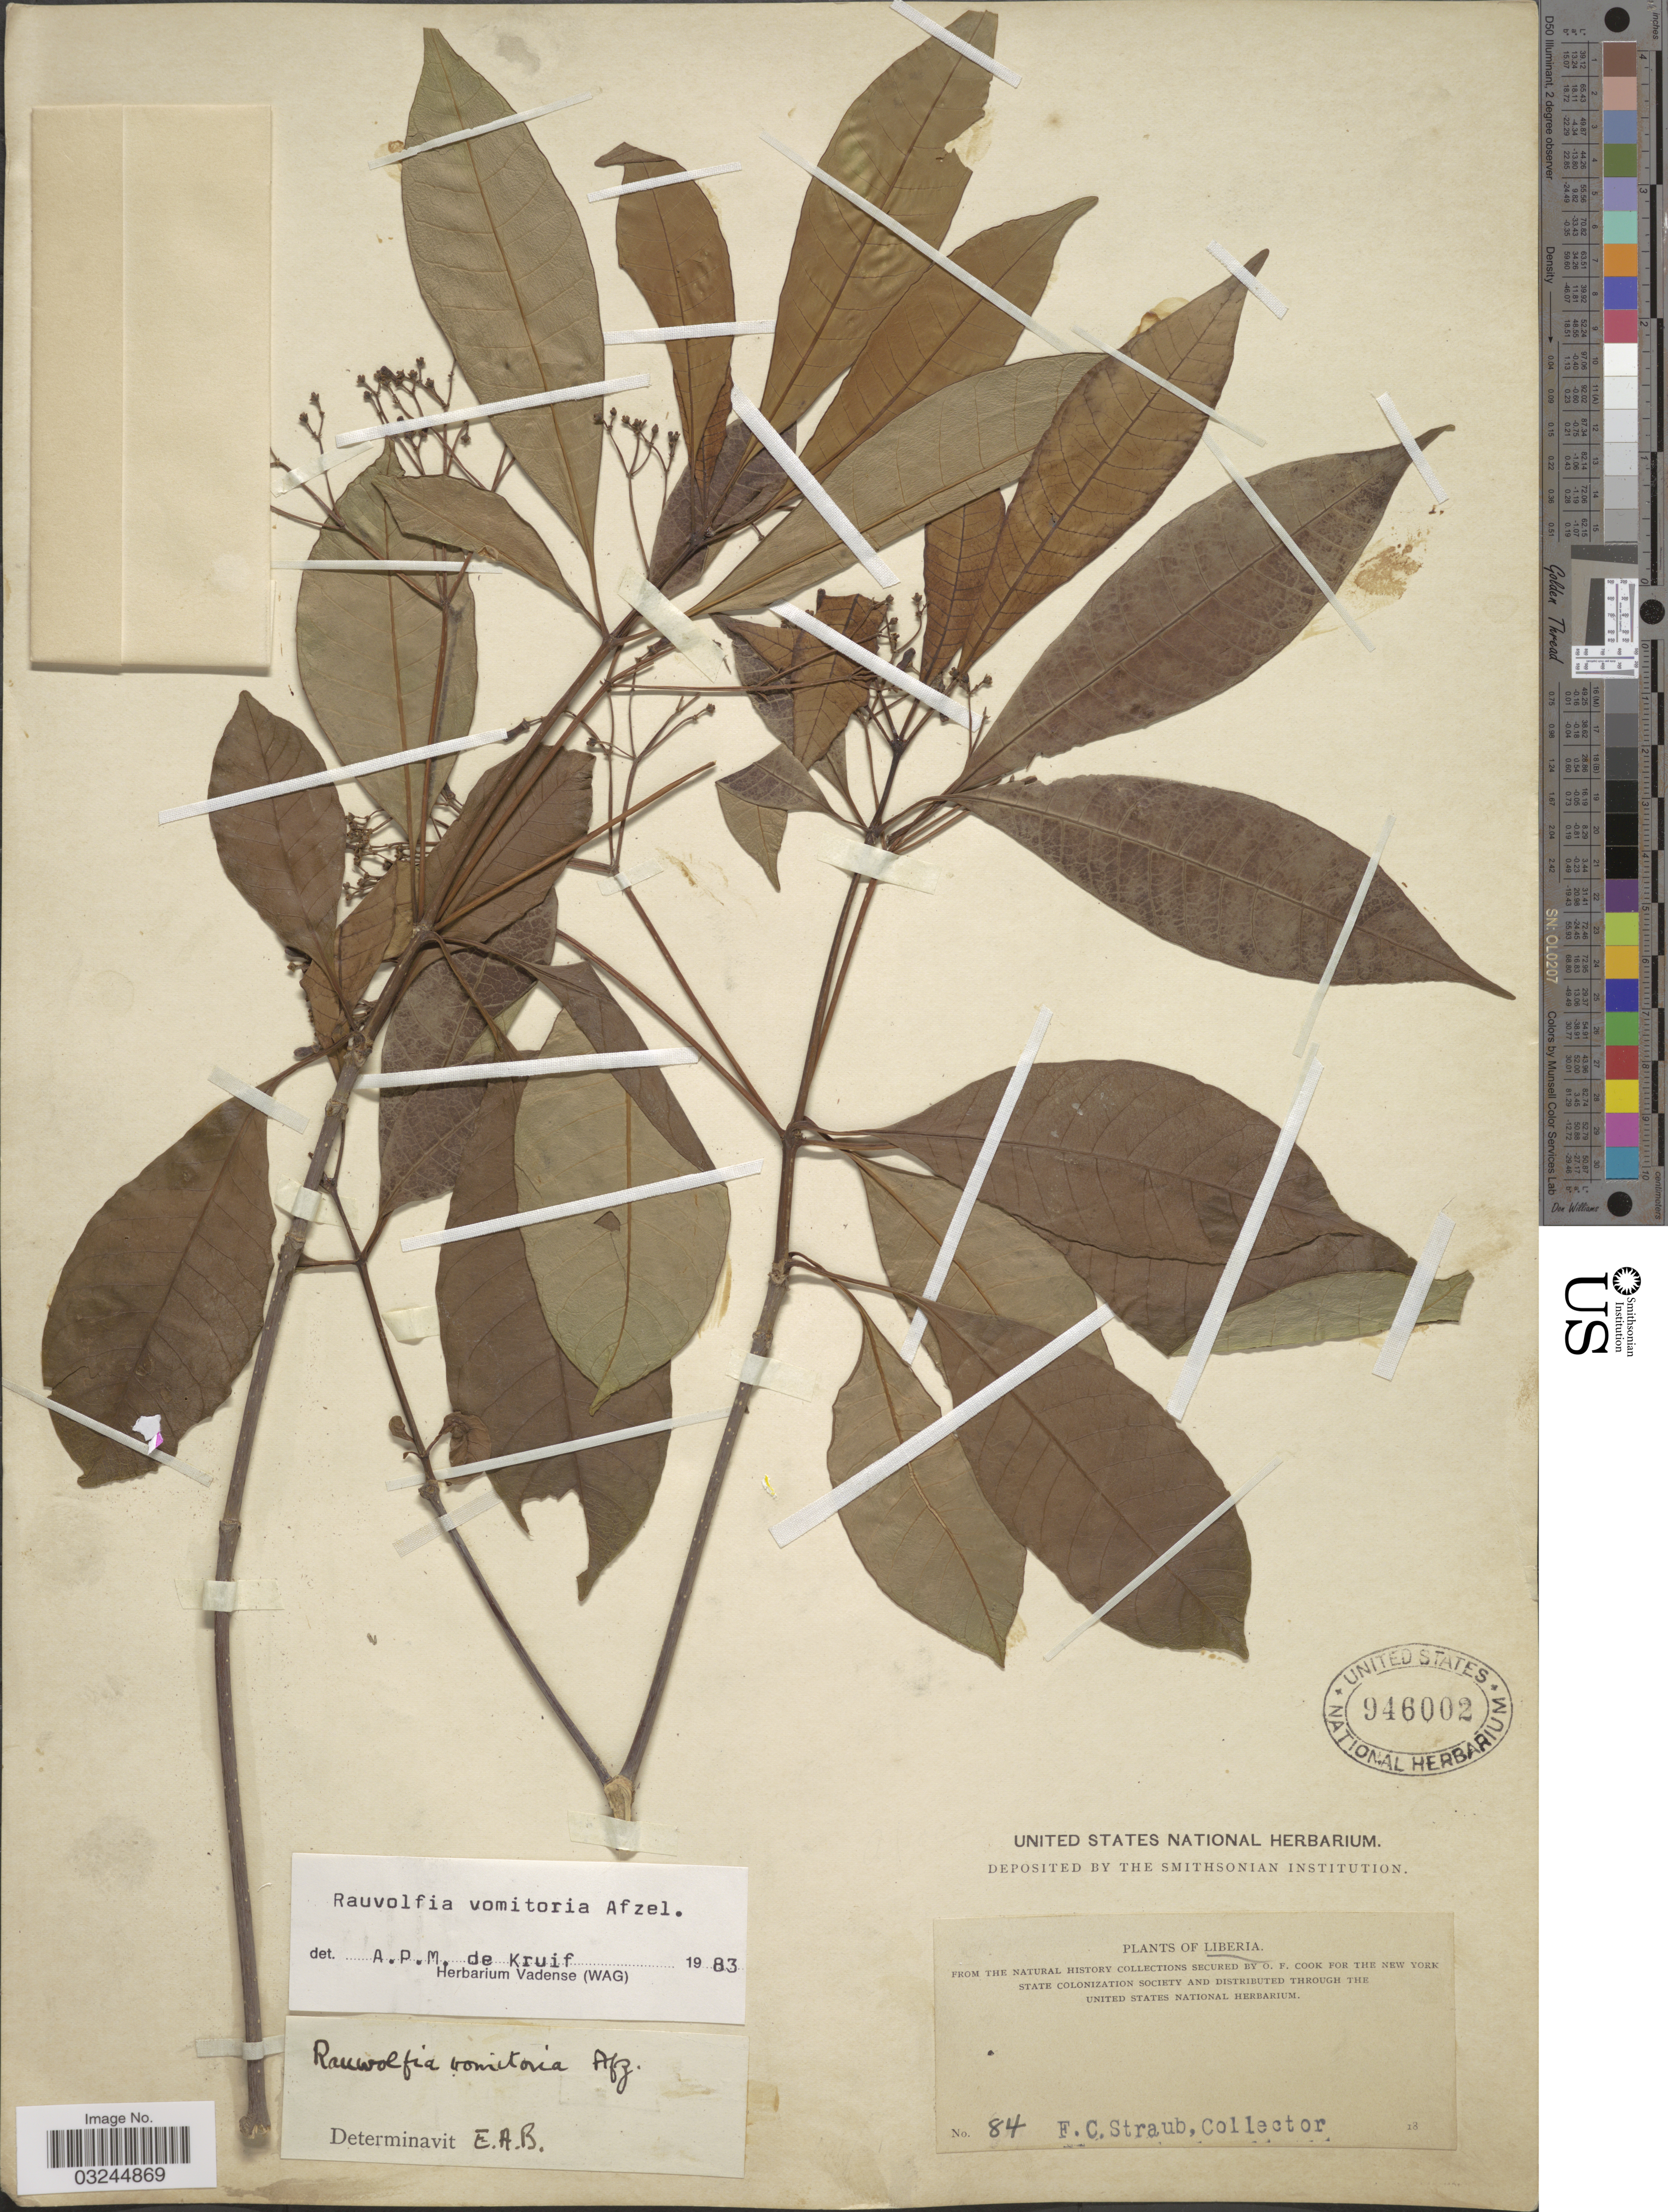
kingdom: Plantae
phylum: Tracheophyta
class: Magnoliopsida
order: Gentianales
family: Apocynaceae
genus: Rauvolfia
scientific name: Rauvolfia vomitoria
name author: Afzel.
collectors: F. Straub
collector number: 84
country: Liberia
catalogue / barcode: US 946002